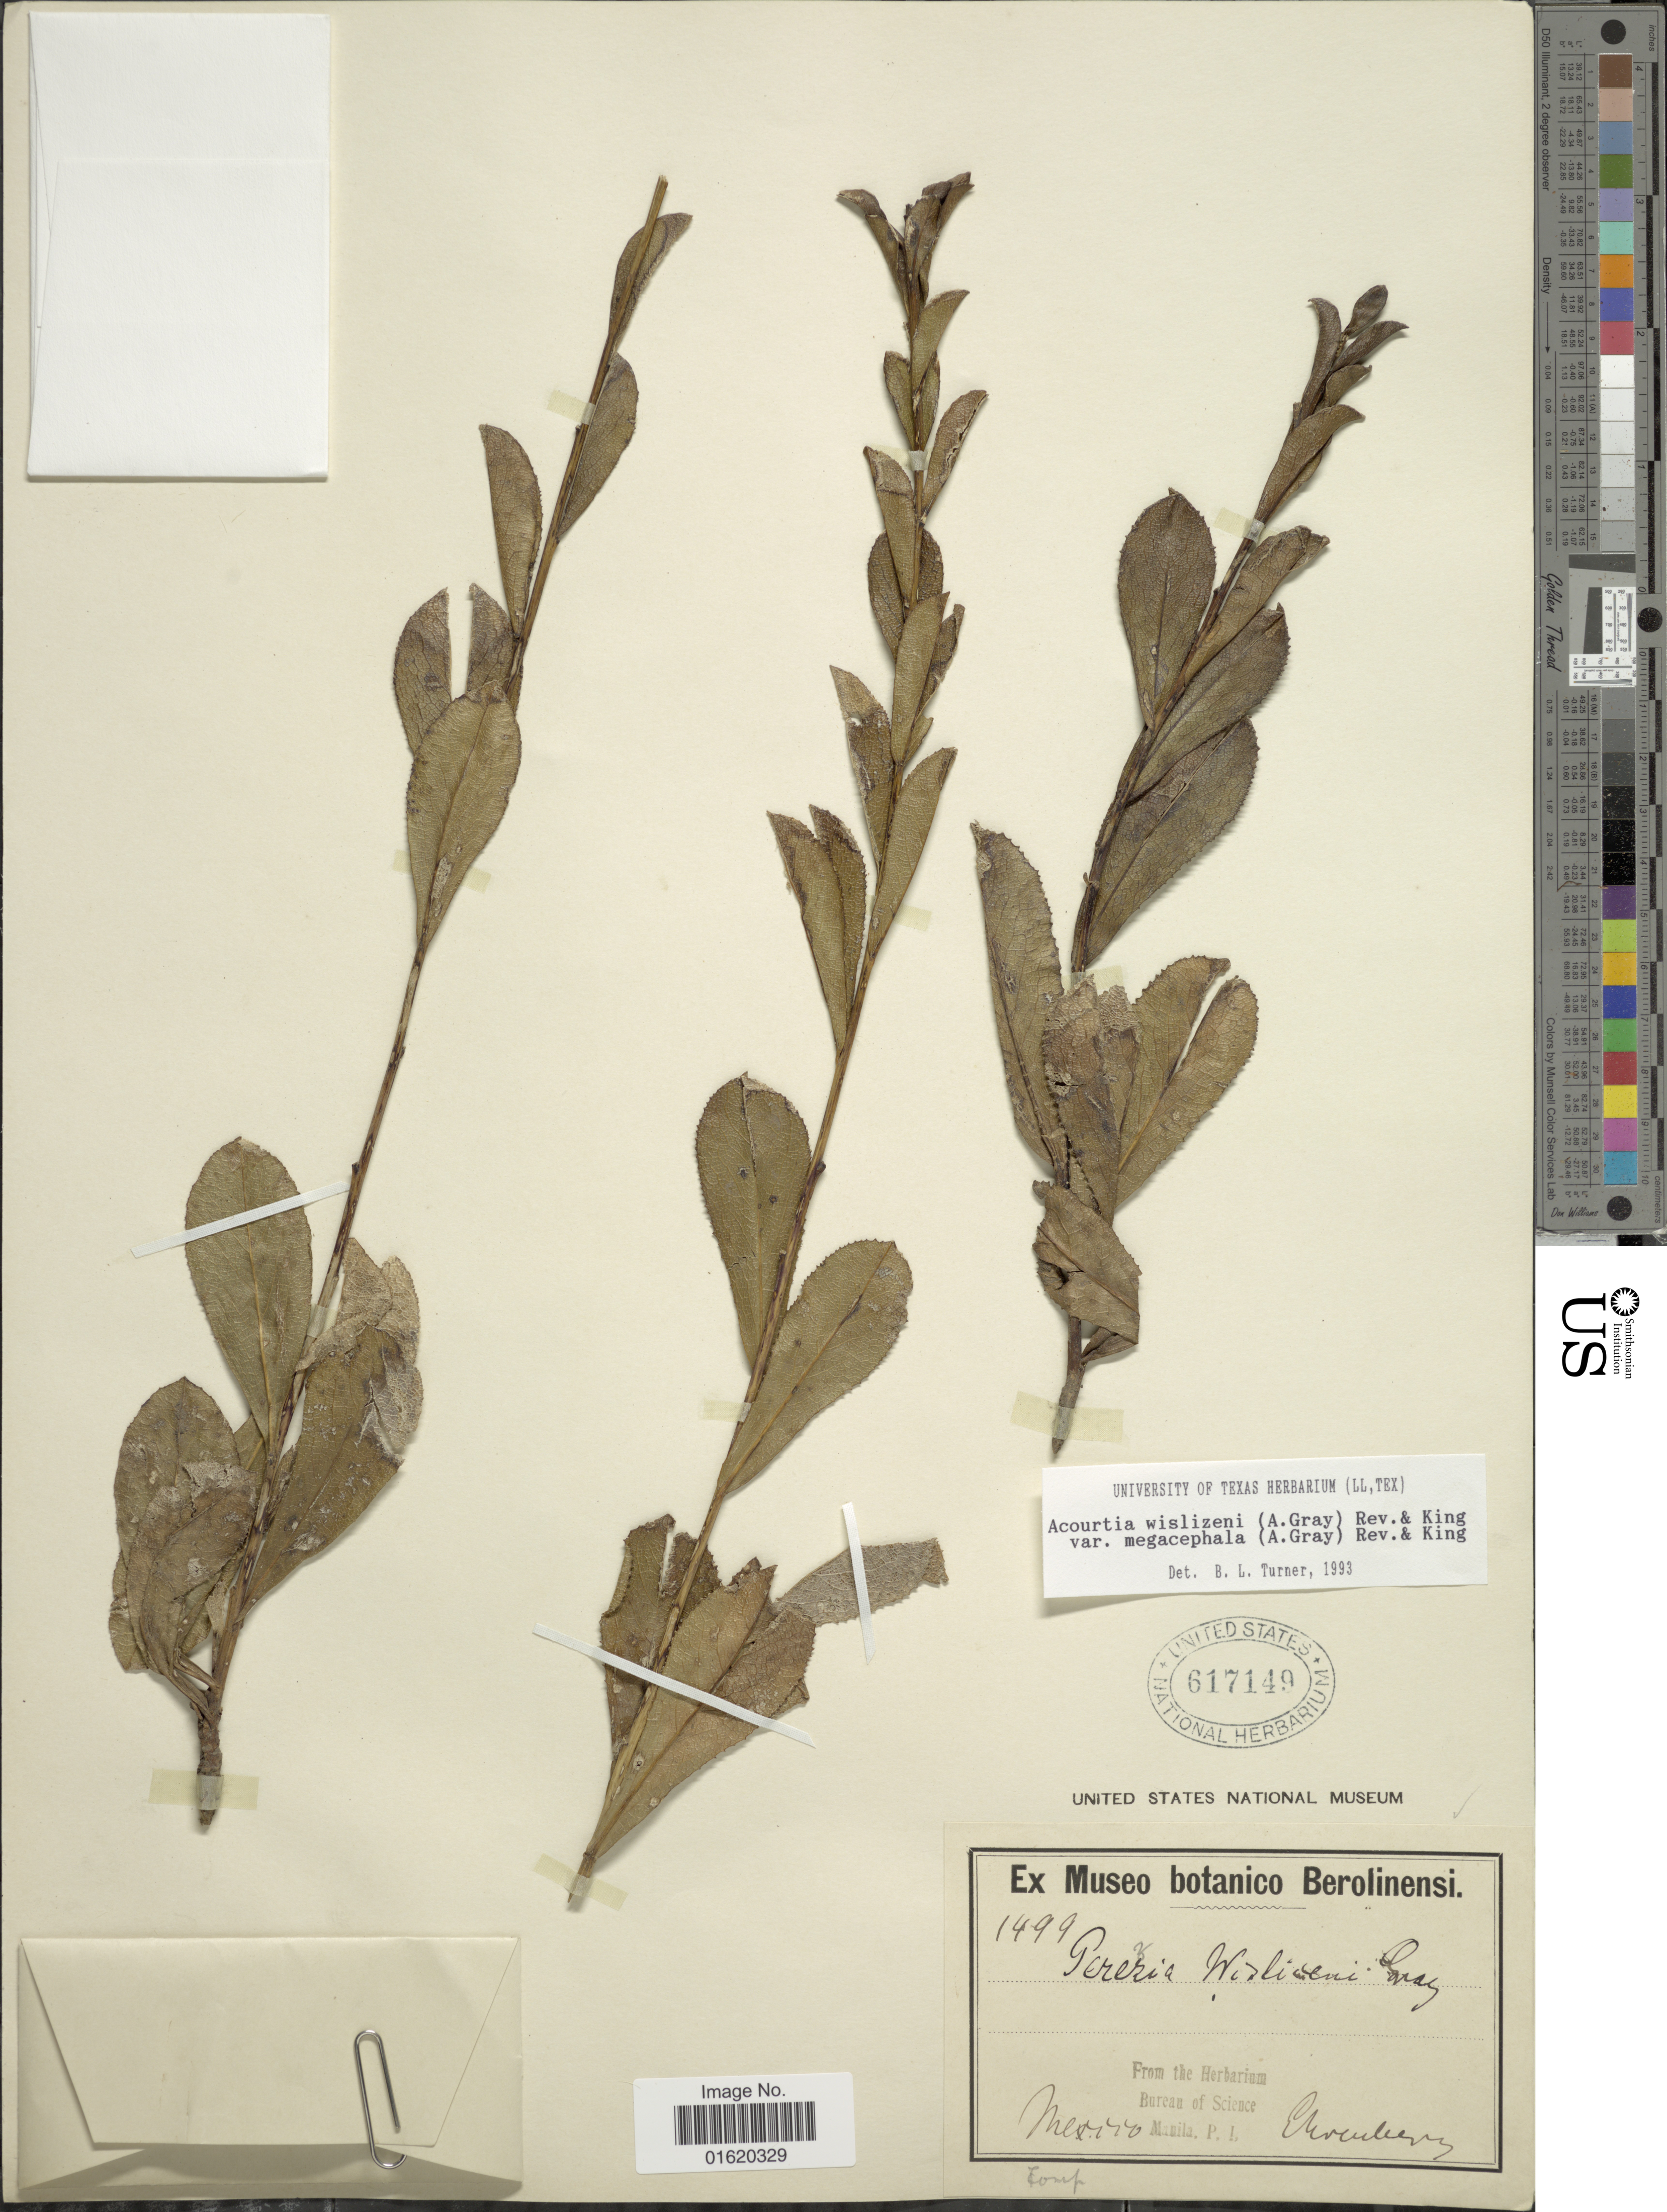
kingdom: Plantae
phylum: Tracheophyta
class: Magnoliopsida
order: Asterales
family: Asteraceae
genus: Acourtia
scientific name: Acourtia wislizenii var. megacephala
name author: (A. Gray) Reveal & R.M. King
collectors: -. Ehrenberg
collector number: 1499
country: Mexico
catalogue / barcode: US 617149